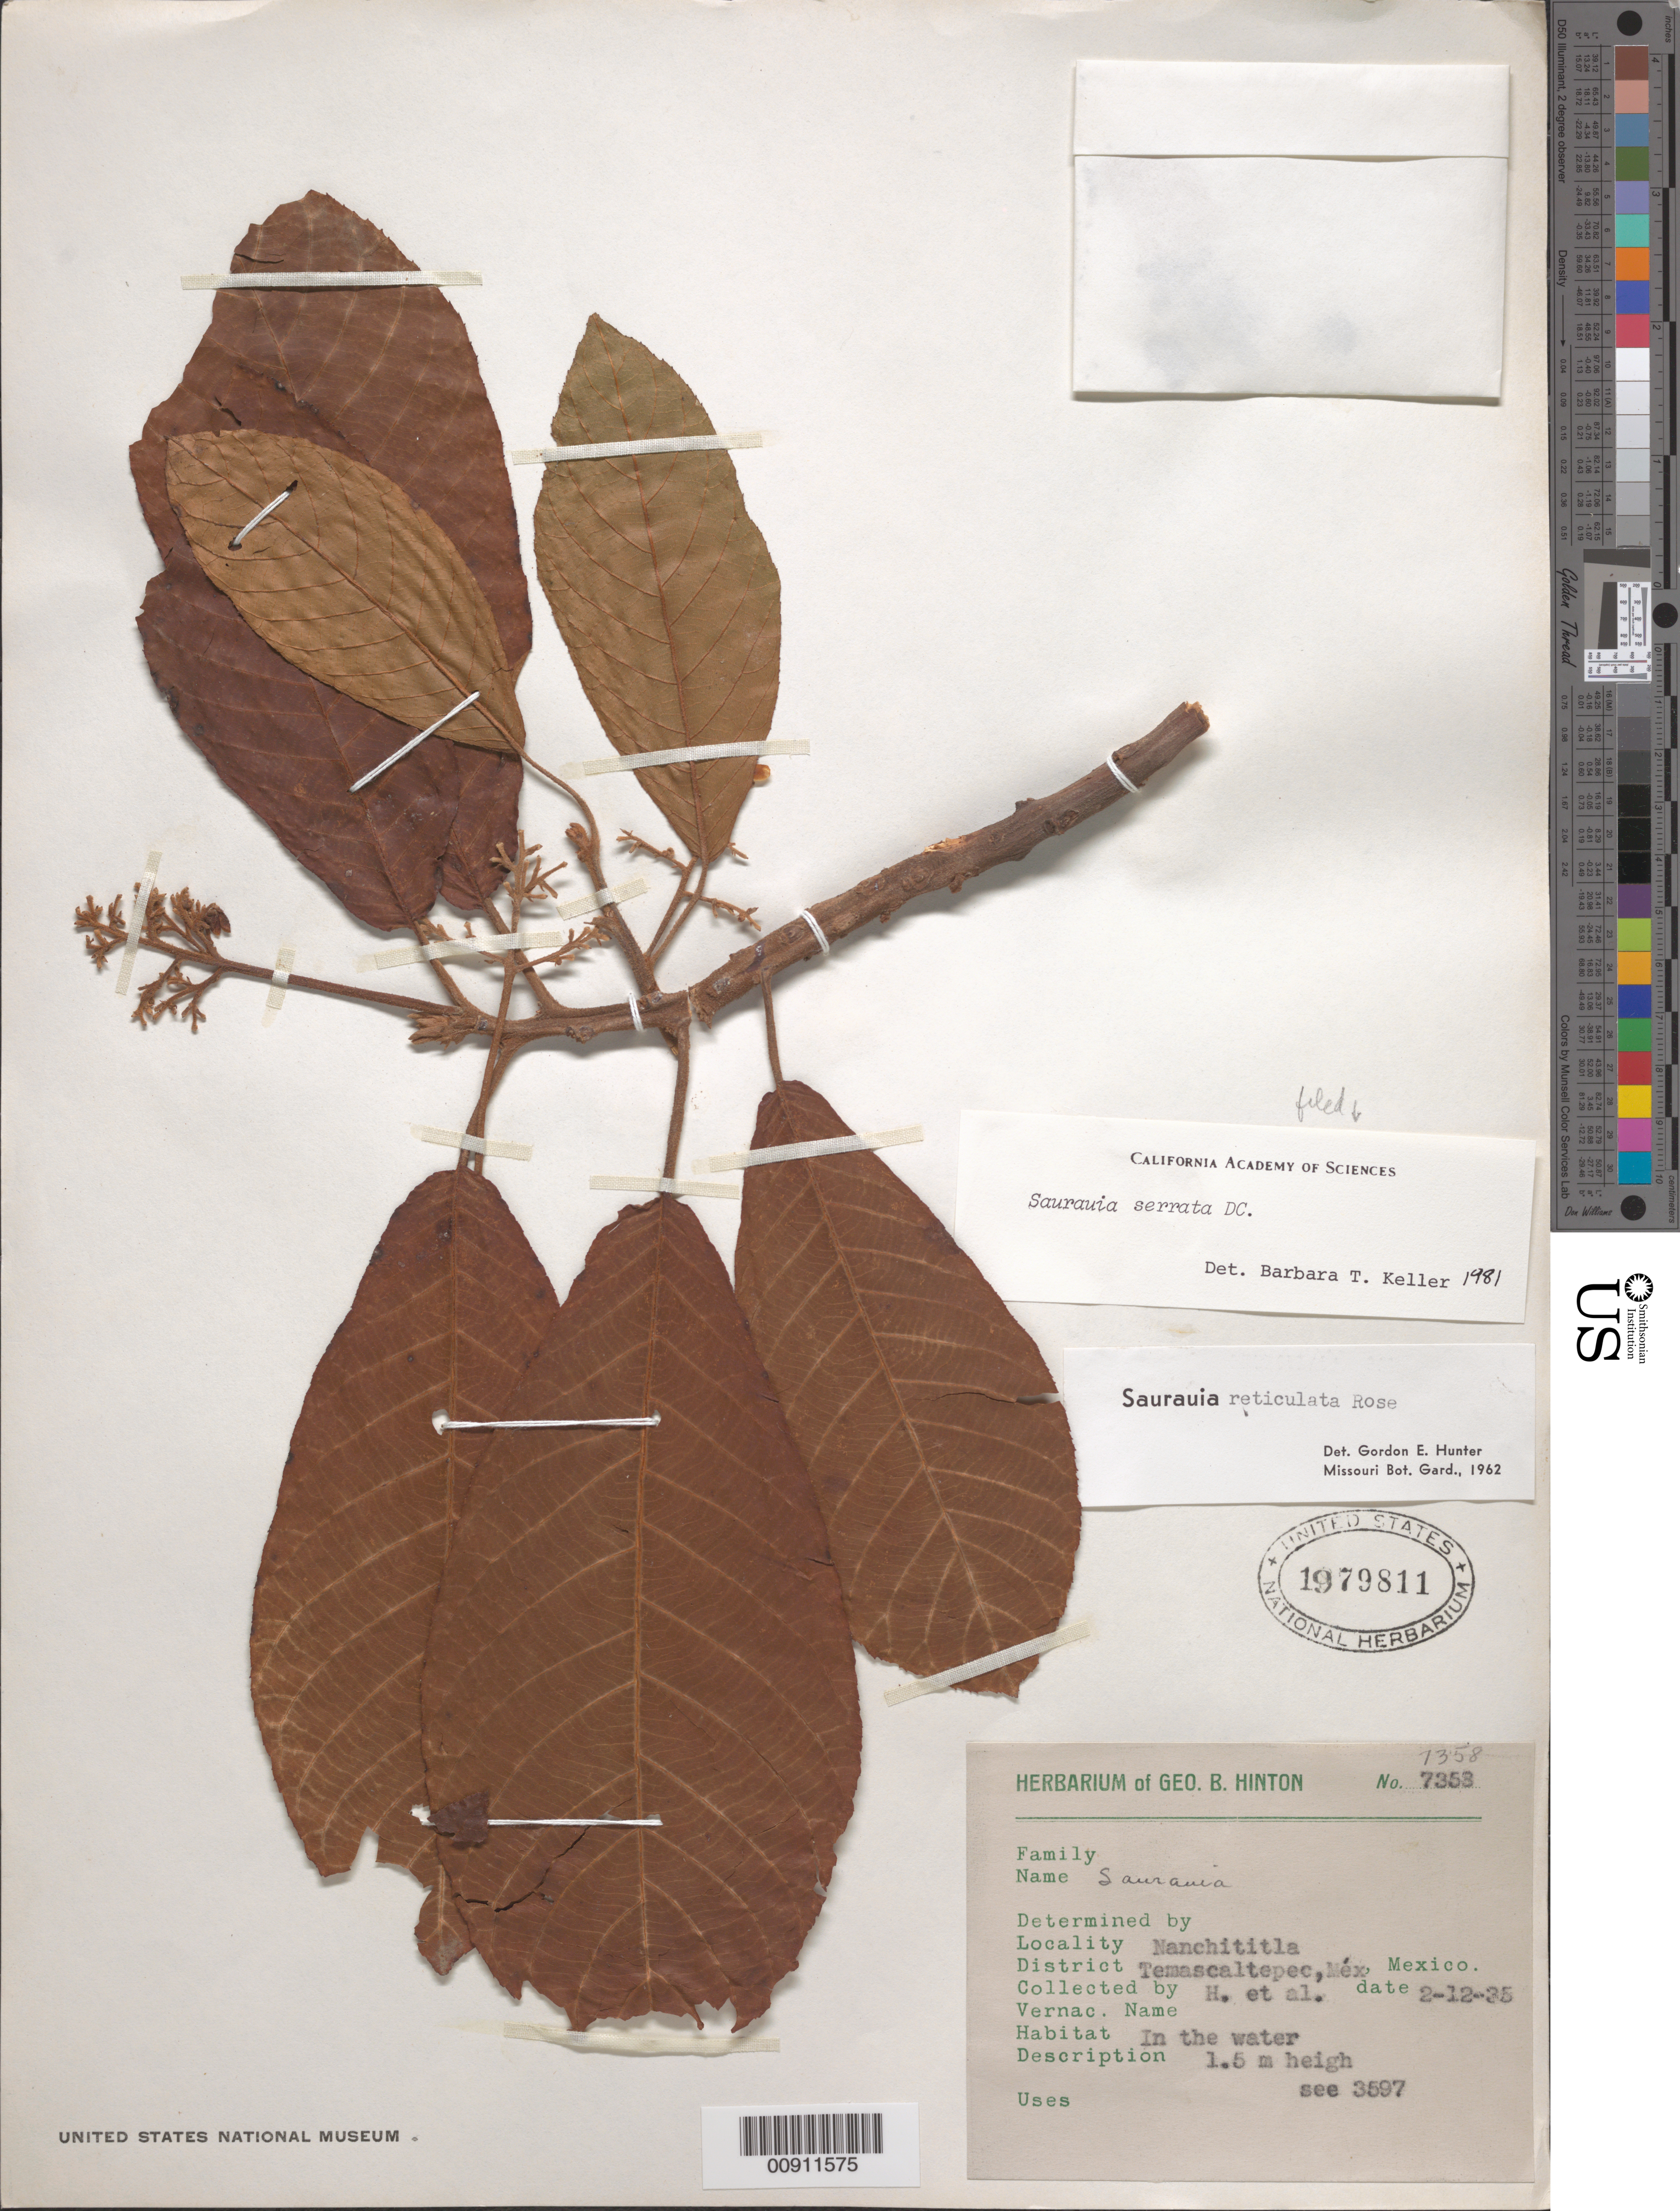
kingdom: Plantae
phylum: Tracheophyta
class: Magnoliopsida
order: Ericales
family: Actinidiaceae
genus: Saurauia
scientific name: Saurauia serrata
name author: DC.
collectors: G. B. Hinton & et al.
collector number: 7358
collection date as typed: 12 Feb 1935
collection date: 1935-02-12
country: Mexico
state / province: México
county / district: Temascaltepec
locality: Nanchititla, District Temascaltepec, State of Mexico.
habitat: In the water.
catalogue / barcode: US 1979811